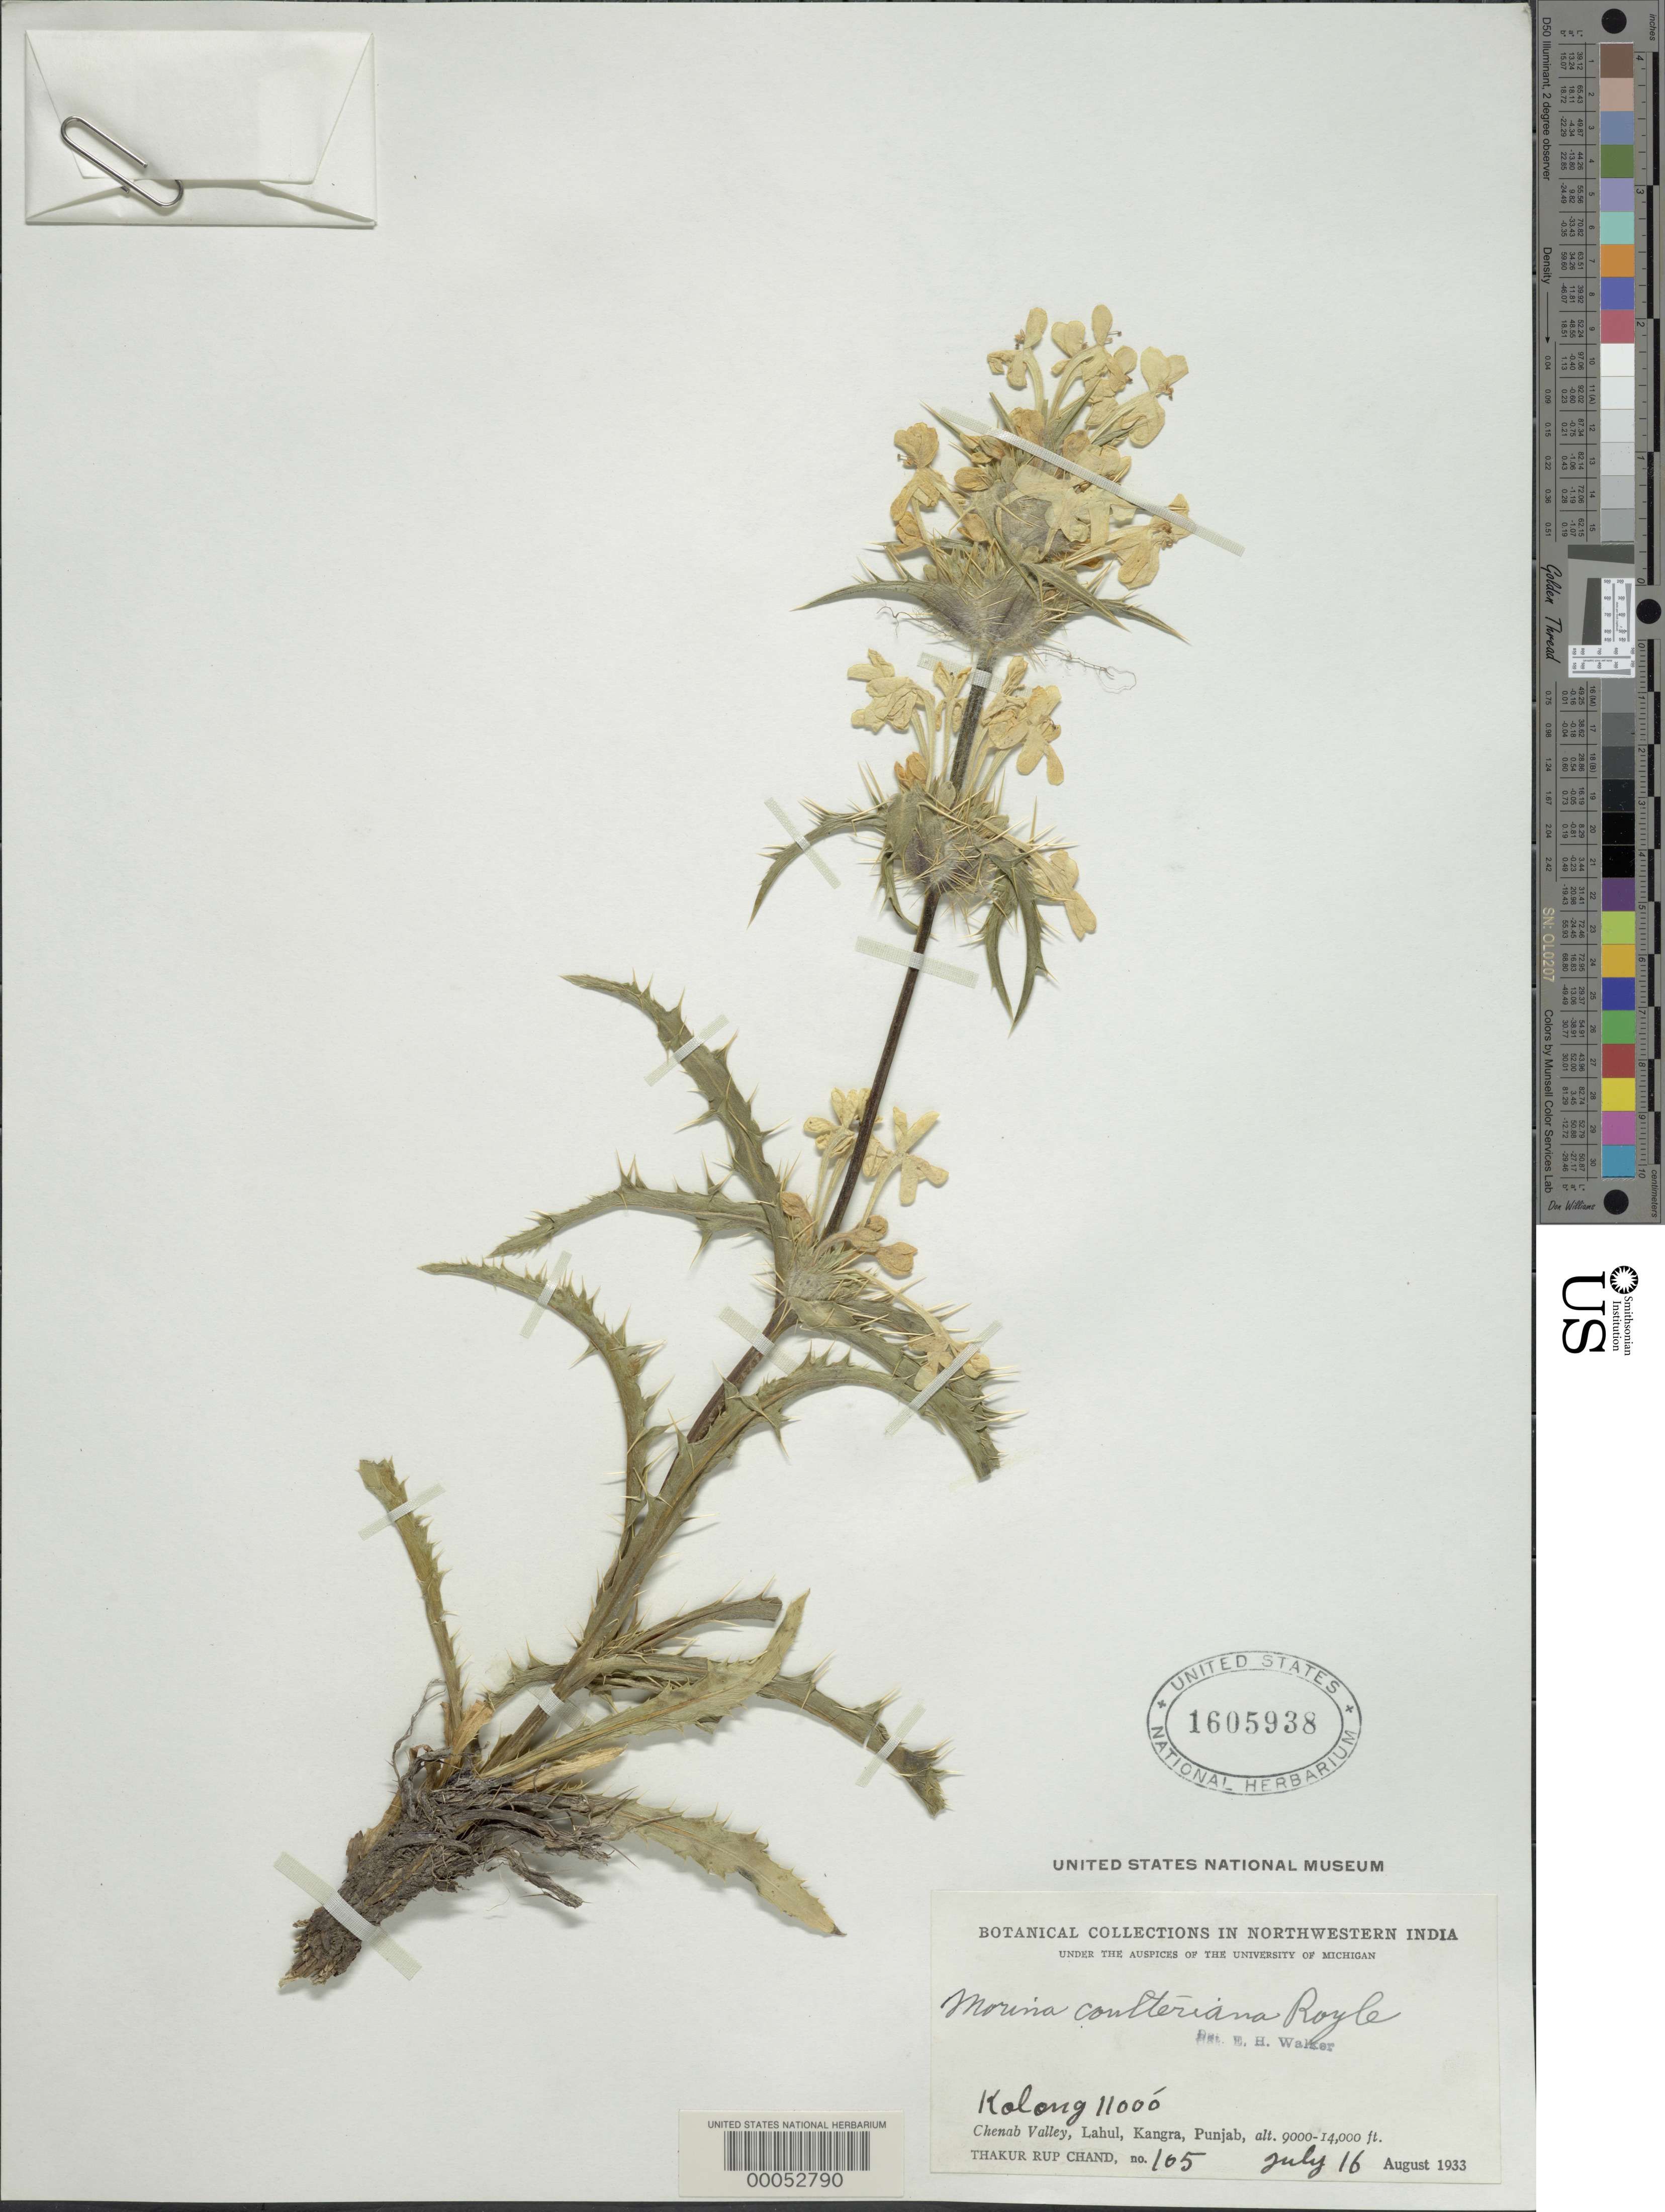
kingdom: Plantae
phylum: Tracheophyta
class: Magnoliopsida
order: Dipsacales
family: Caprifoliaceae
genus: Morina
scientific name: Morina coulteriana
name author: Royle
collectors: T. R. Chand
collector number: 105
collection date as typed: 16 Jul 1933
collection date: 1933-07-16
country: India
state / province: Himachal Pradesh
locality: Chenab valley, Lahul, Kangra, Punjab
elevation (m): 2743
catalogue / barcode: US 1605938